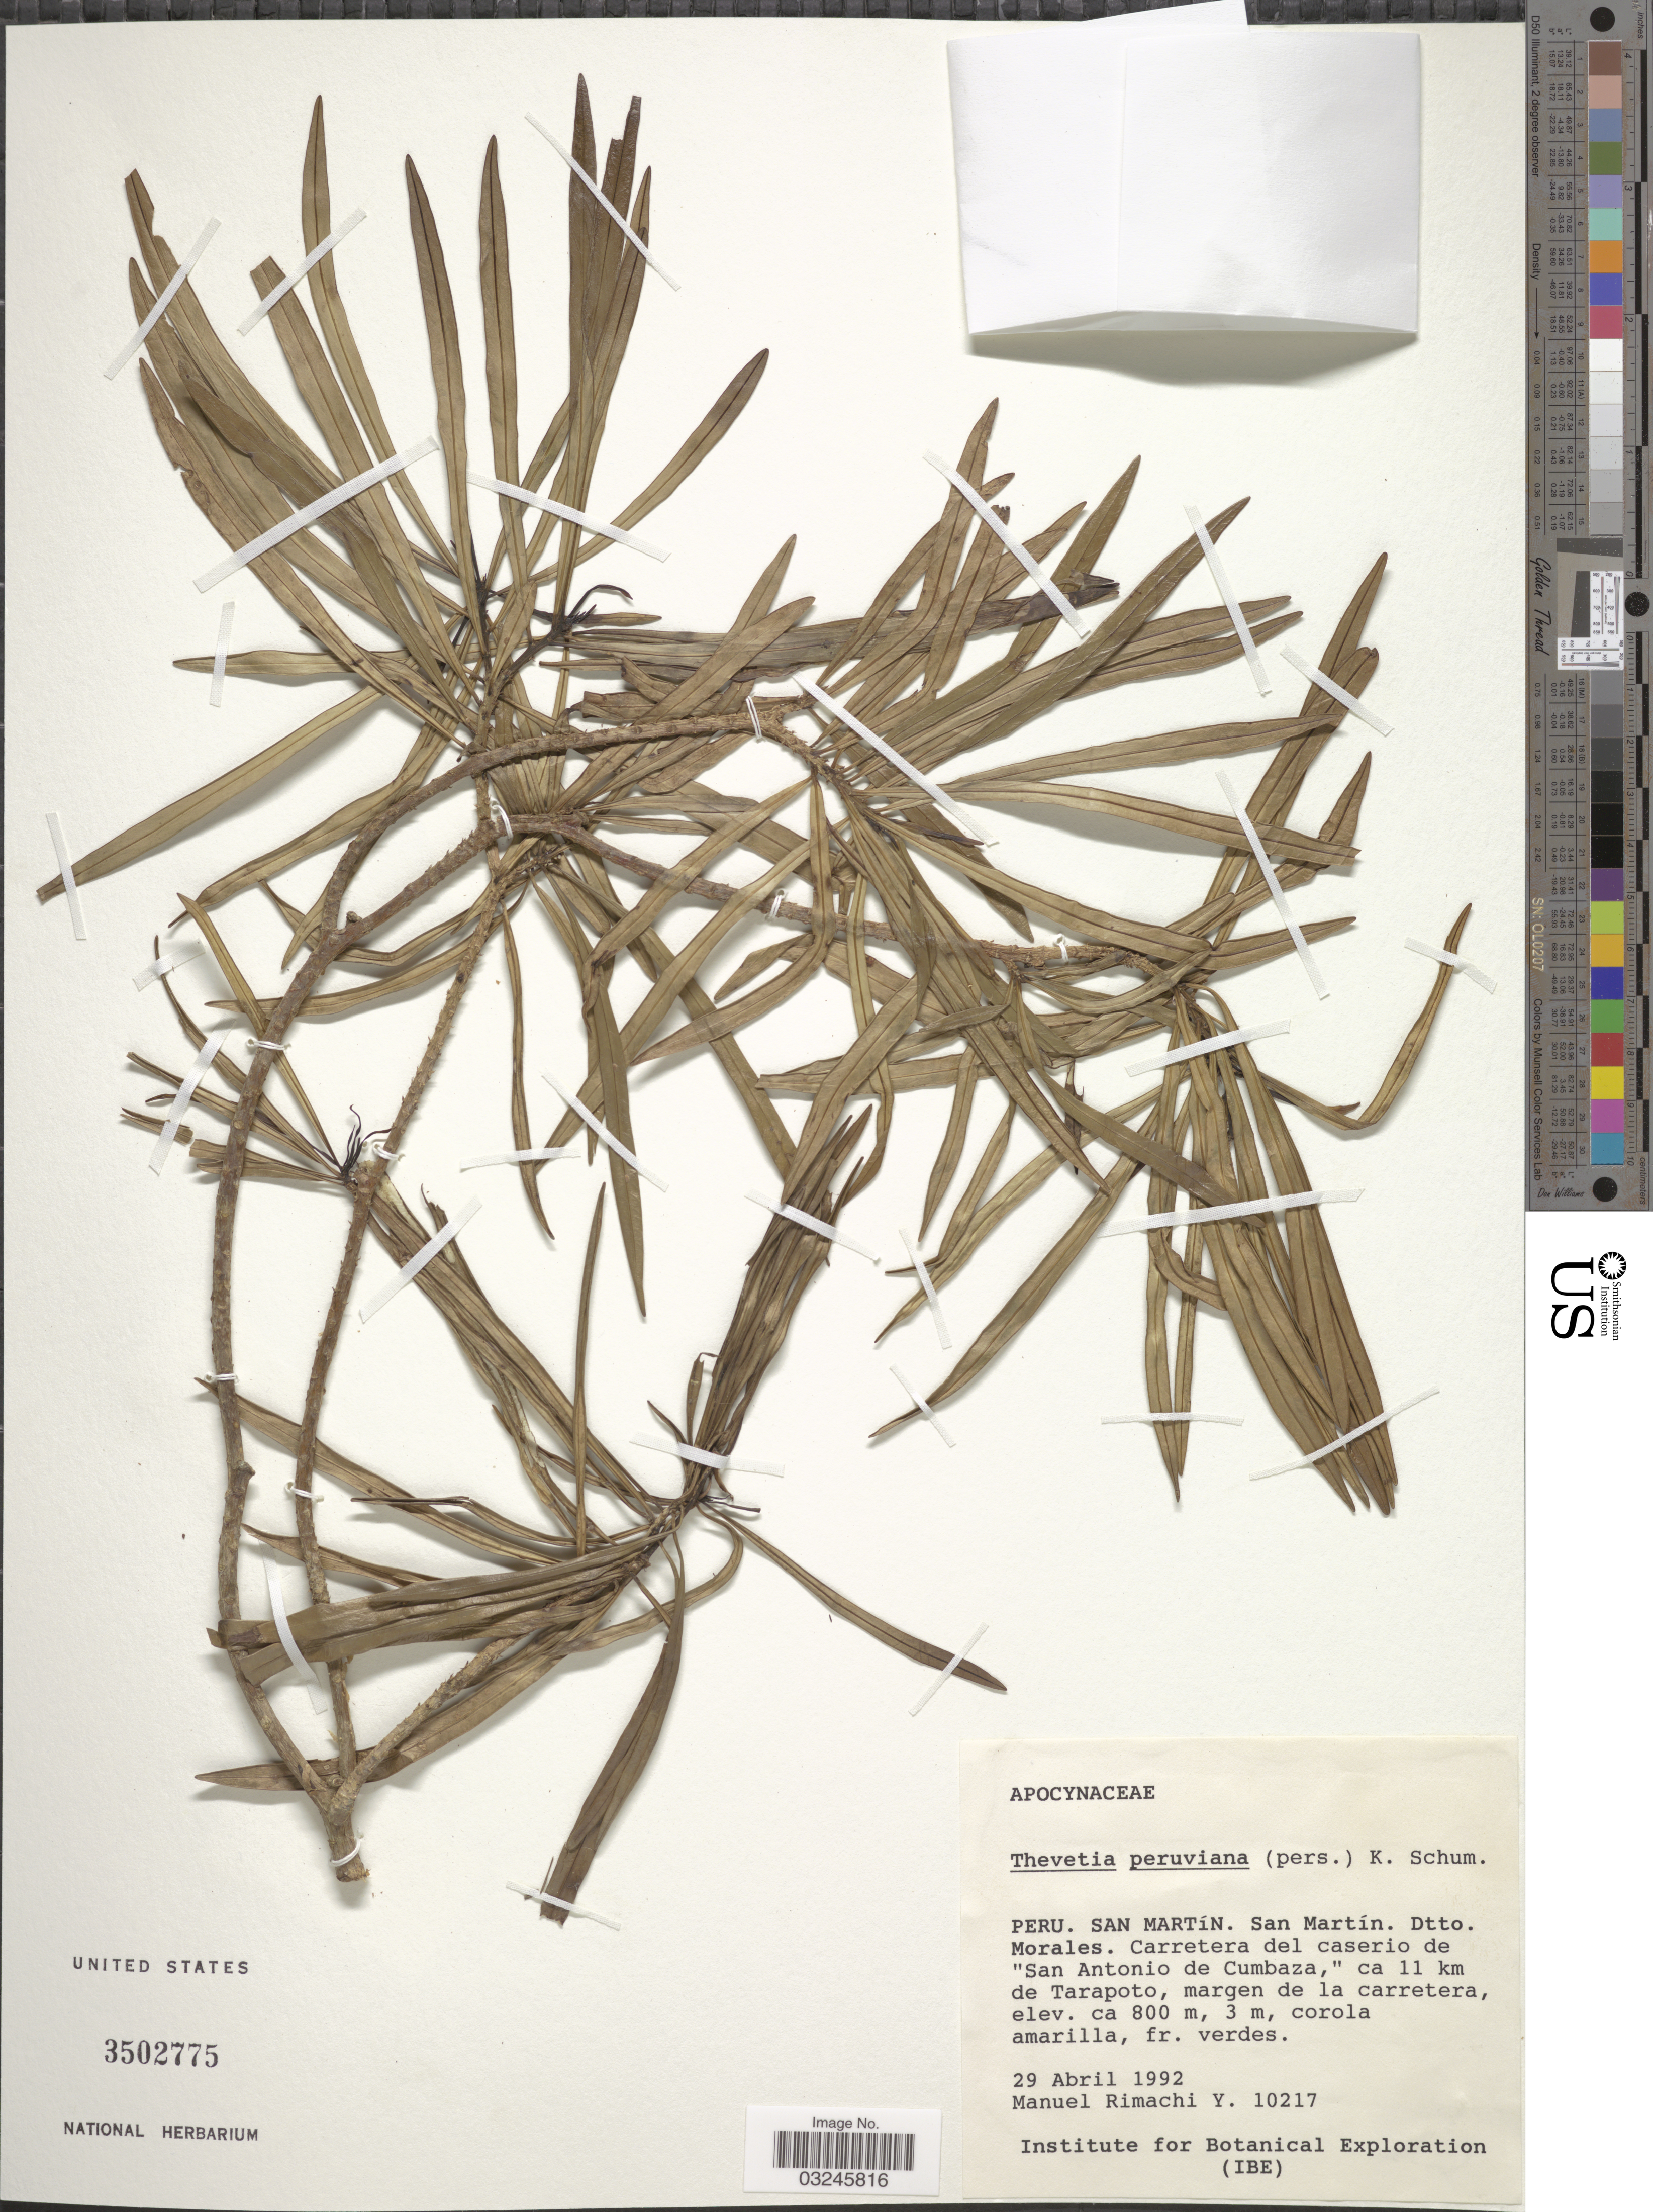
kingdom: Plantae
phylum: Tracheophyta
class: Magnoliopsida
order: Gentianales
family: Apocynaceae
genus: Thevetia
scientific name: Thevetia peruviana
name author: (Pers.) K. Schum.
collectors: M. Rimachi Y.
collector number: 10217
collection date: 1992-04-29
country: Peru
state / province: San Martín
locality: Dtto. Morales, Carretera del caserio de "San Antonio de Cumbaza", ca 11 km de Tarapoto, margen de la carretera.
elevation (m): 800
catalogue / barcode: US 3502775